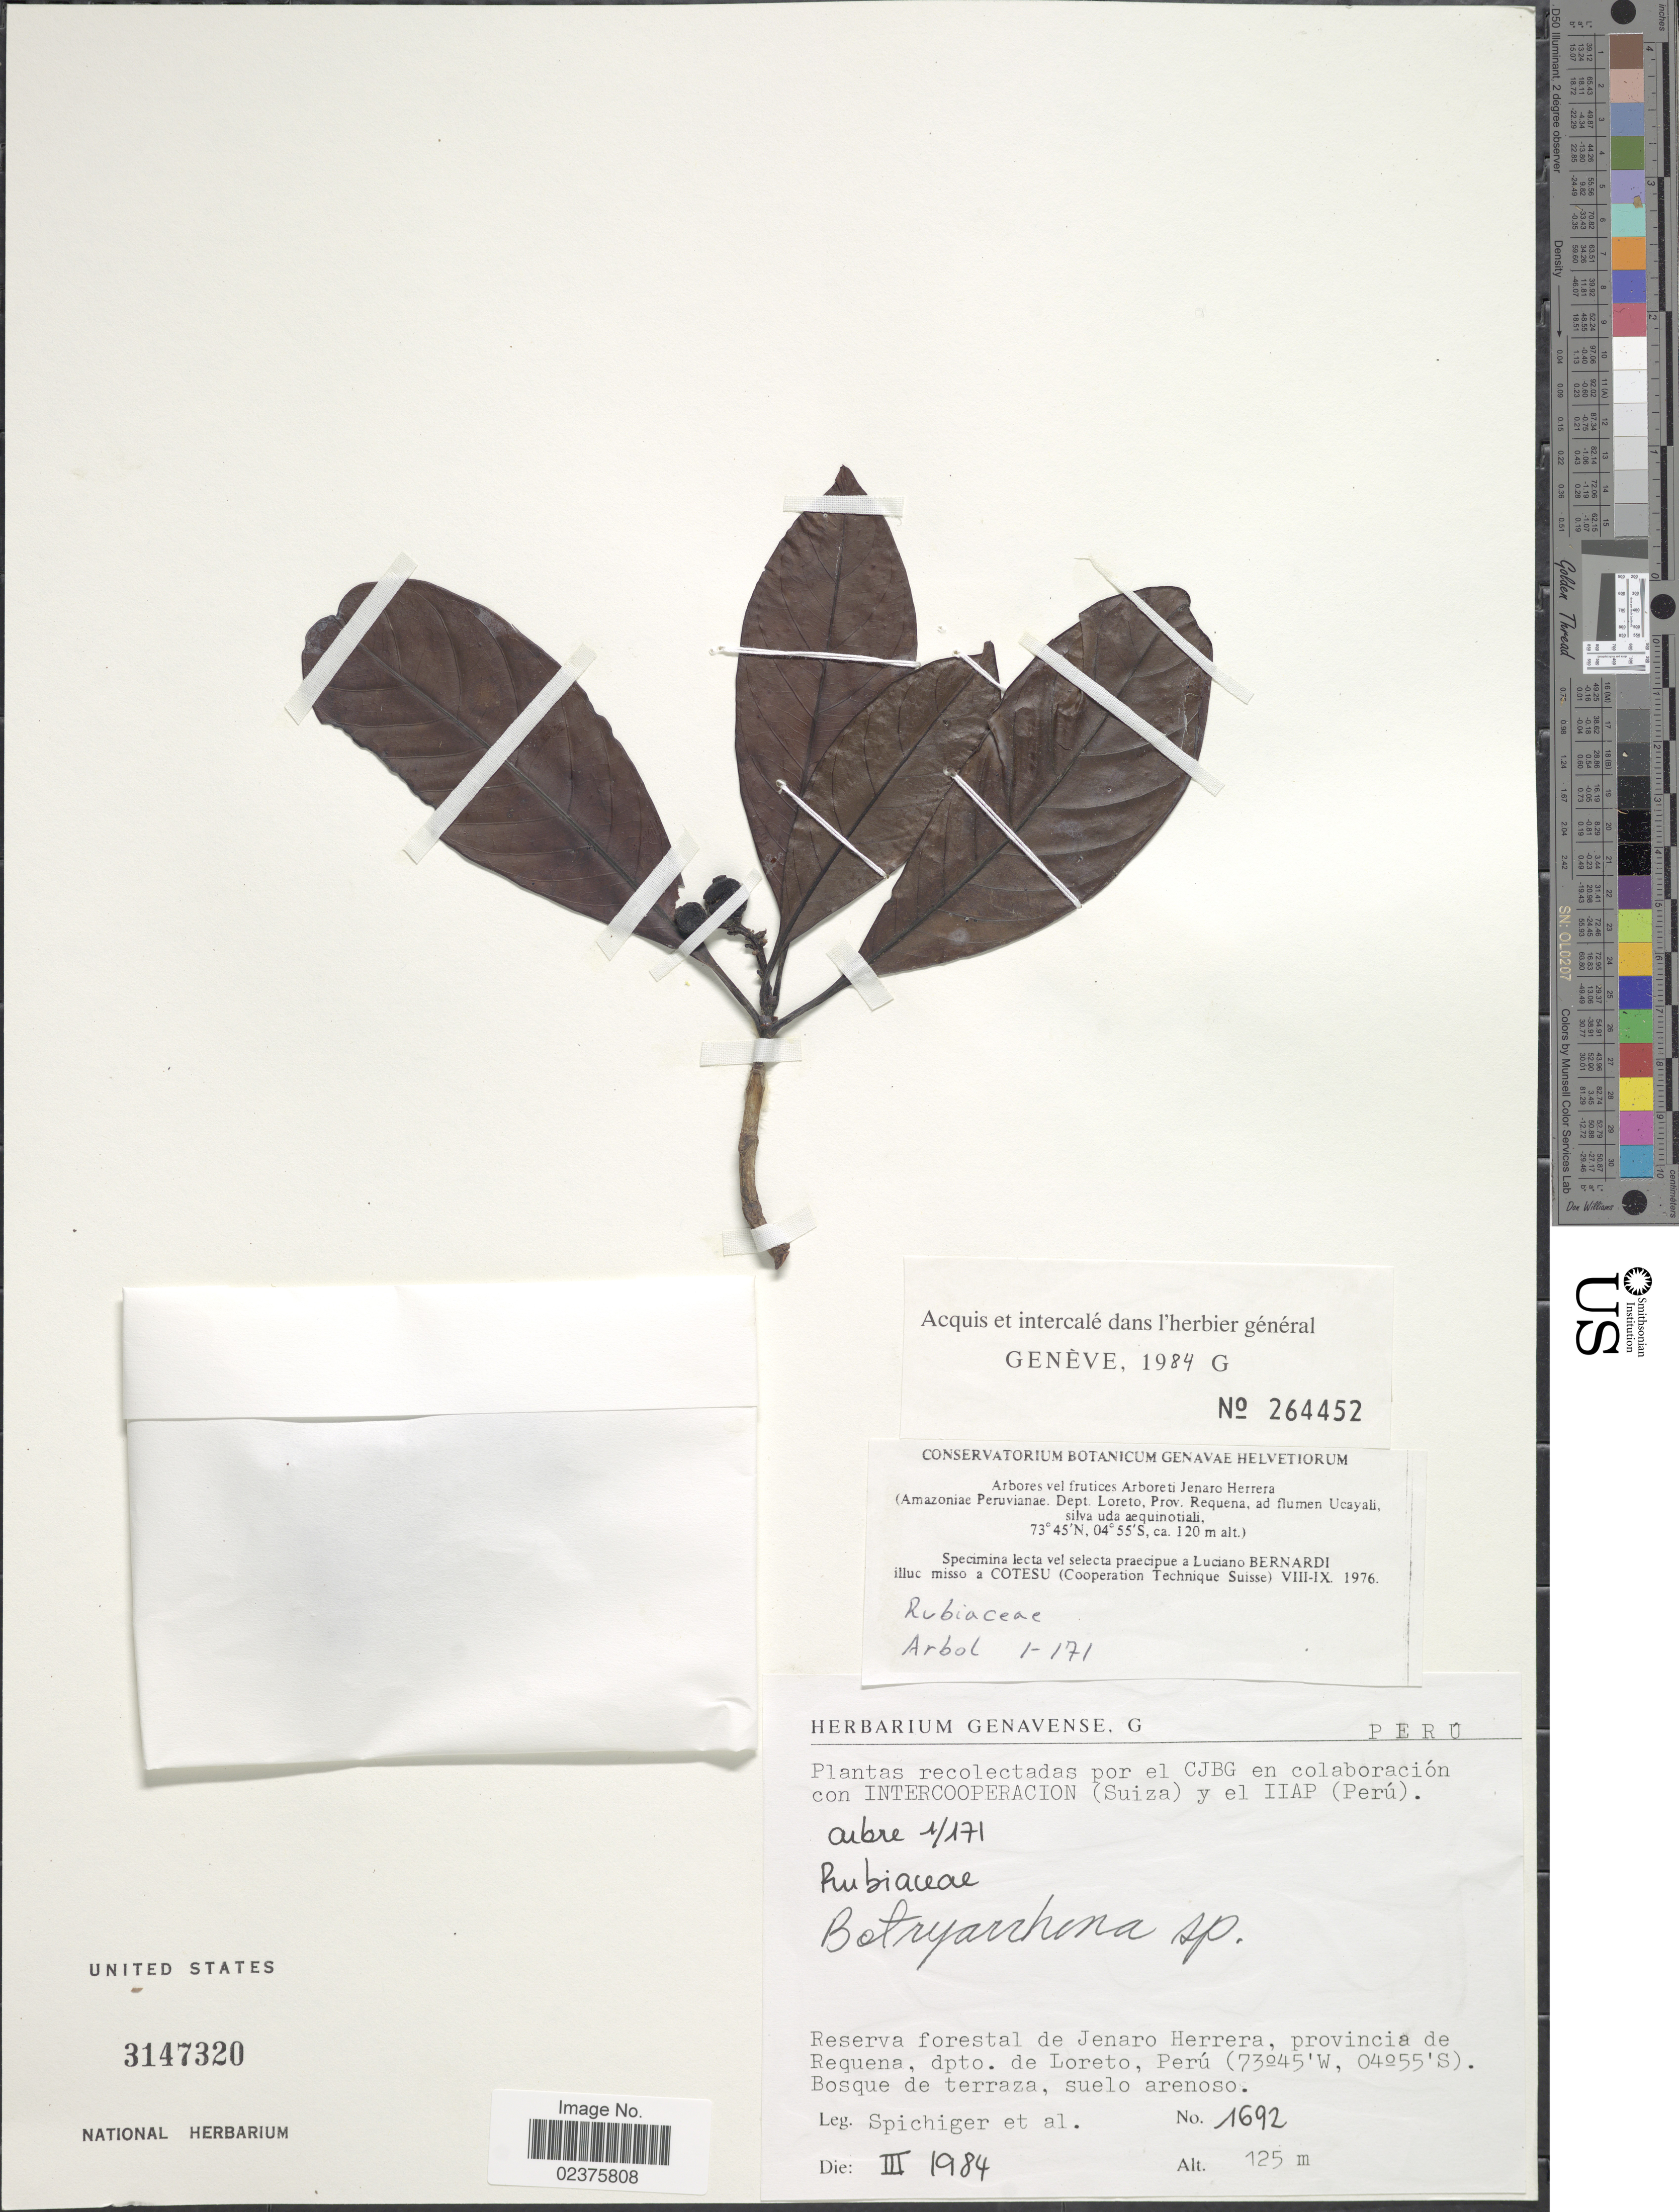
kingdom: Plantae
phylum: Tracheophyta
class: Magnoliopsida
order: Gentianales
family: Rubiaceae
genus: Botryarrhena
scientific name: Botryarrhena sp.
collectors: Spichiger & et al.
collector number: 1692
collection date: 1984-03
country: Peru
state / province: Loreto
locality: Reserva forestal de Jenaro Herrera, provincia de Requena, ad flumen Ucayali, silva uda aeuinotiali [unsure placement]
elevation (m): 120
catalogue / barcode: US 3147320